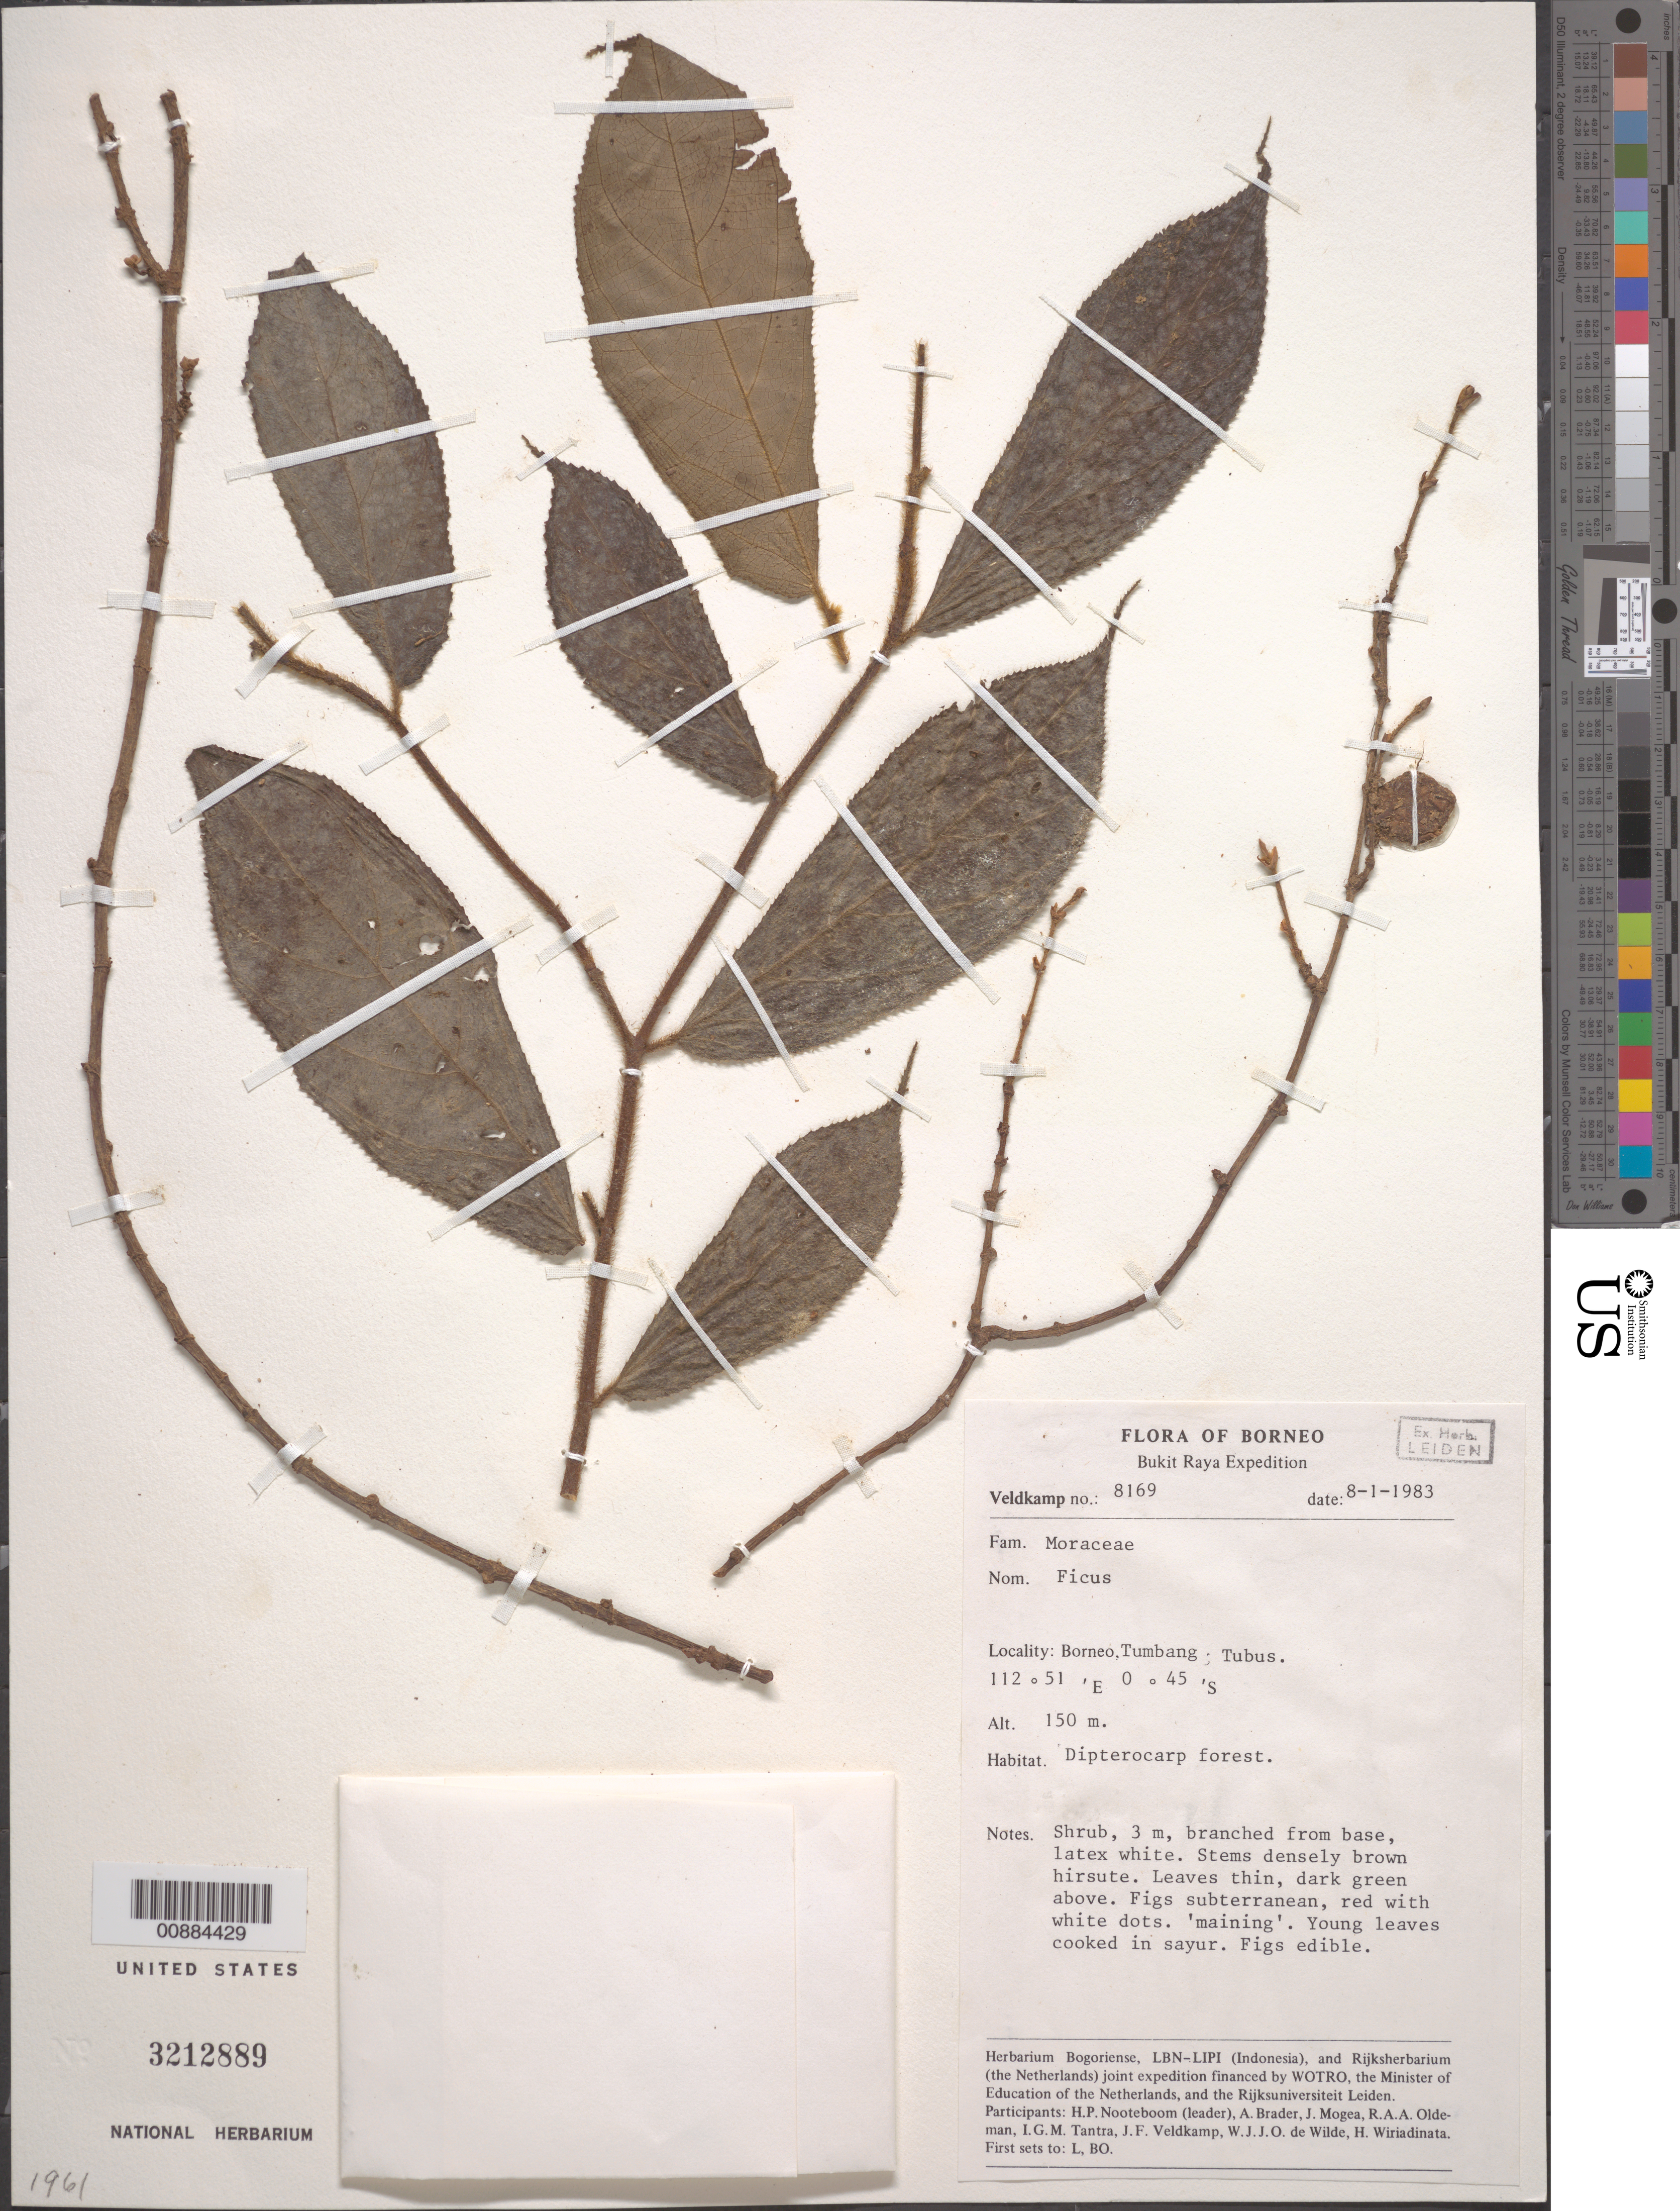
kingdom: Plantae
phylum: Tracheophyta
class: Magnoliopsida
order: Rosales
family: Moraceae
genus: Ficus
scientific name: Ficus sp.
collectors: J. F. Veldkamp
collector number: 8169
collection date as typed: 08 Jan 1983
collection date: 1983-01-08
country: Indonesia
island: Borneo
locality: Tumbang Tubus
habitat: Dipterocarp forest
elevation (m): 150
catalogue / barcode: US 3212889